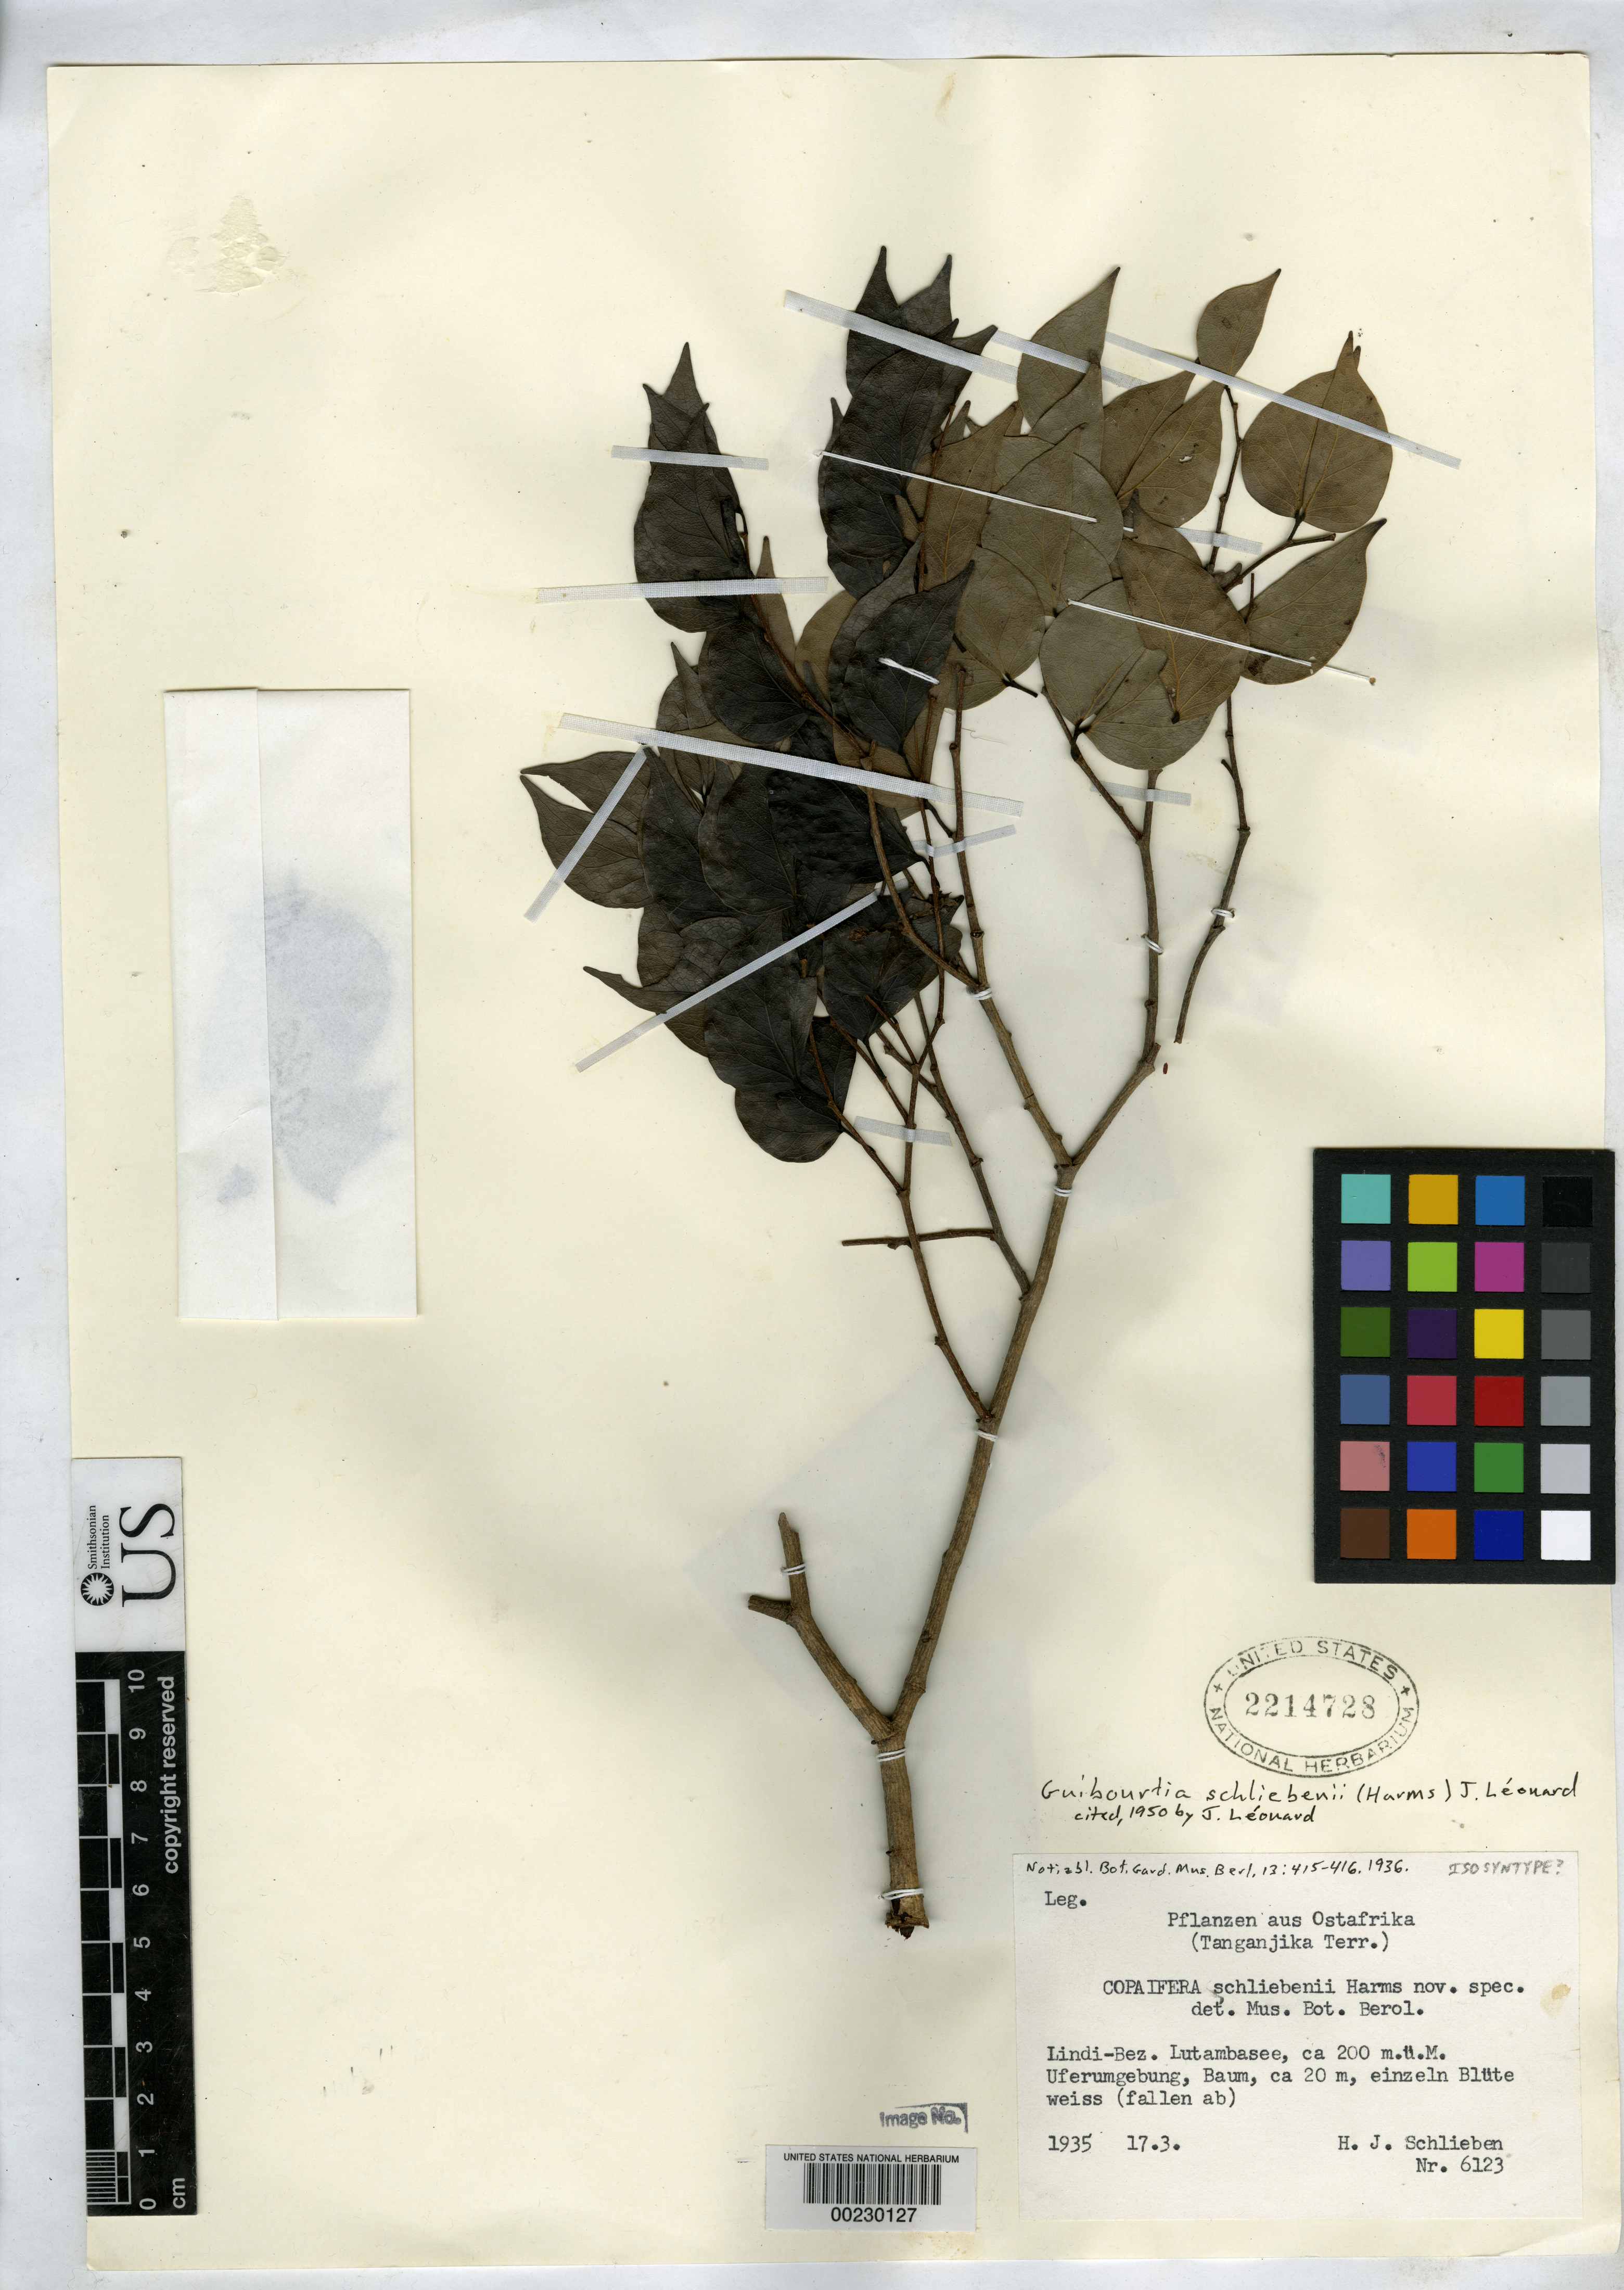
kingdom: Plantae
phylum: Tracheophyta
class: Magnoliopsida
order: Fabales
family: Fabaceae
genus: Copaifera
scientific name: Copaifera schliebenii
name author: Harms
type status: Isotype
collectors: H. J. Schlieben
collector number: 6123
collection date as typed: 17 Mar 1935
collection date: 1935-03-17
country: Tanzania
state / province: Lindi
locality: Lindi-Bez. Lutambasee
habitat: Shore and vicinity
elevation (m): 200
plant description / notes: Isosyntype or isotype, depending on interpretation of protologue; second collection mentioned, "Hierher gehört wahrscheinlich auch folgendes Stück ohne Blüten [Here is probably also the following piece without flowers]... Braun in Herb. Amani n. 1153".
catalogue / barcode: US 2214728